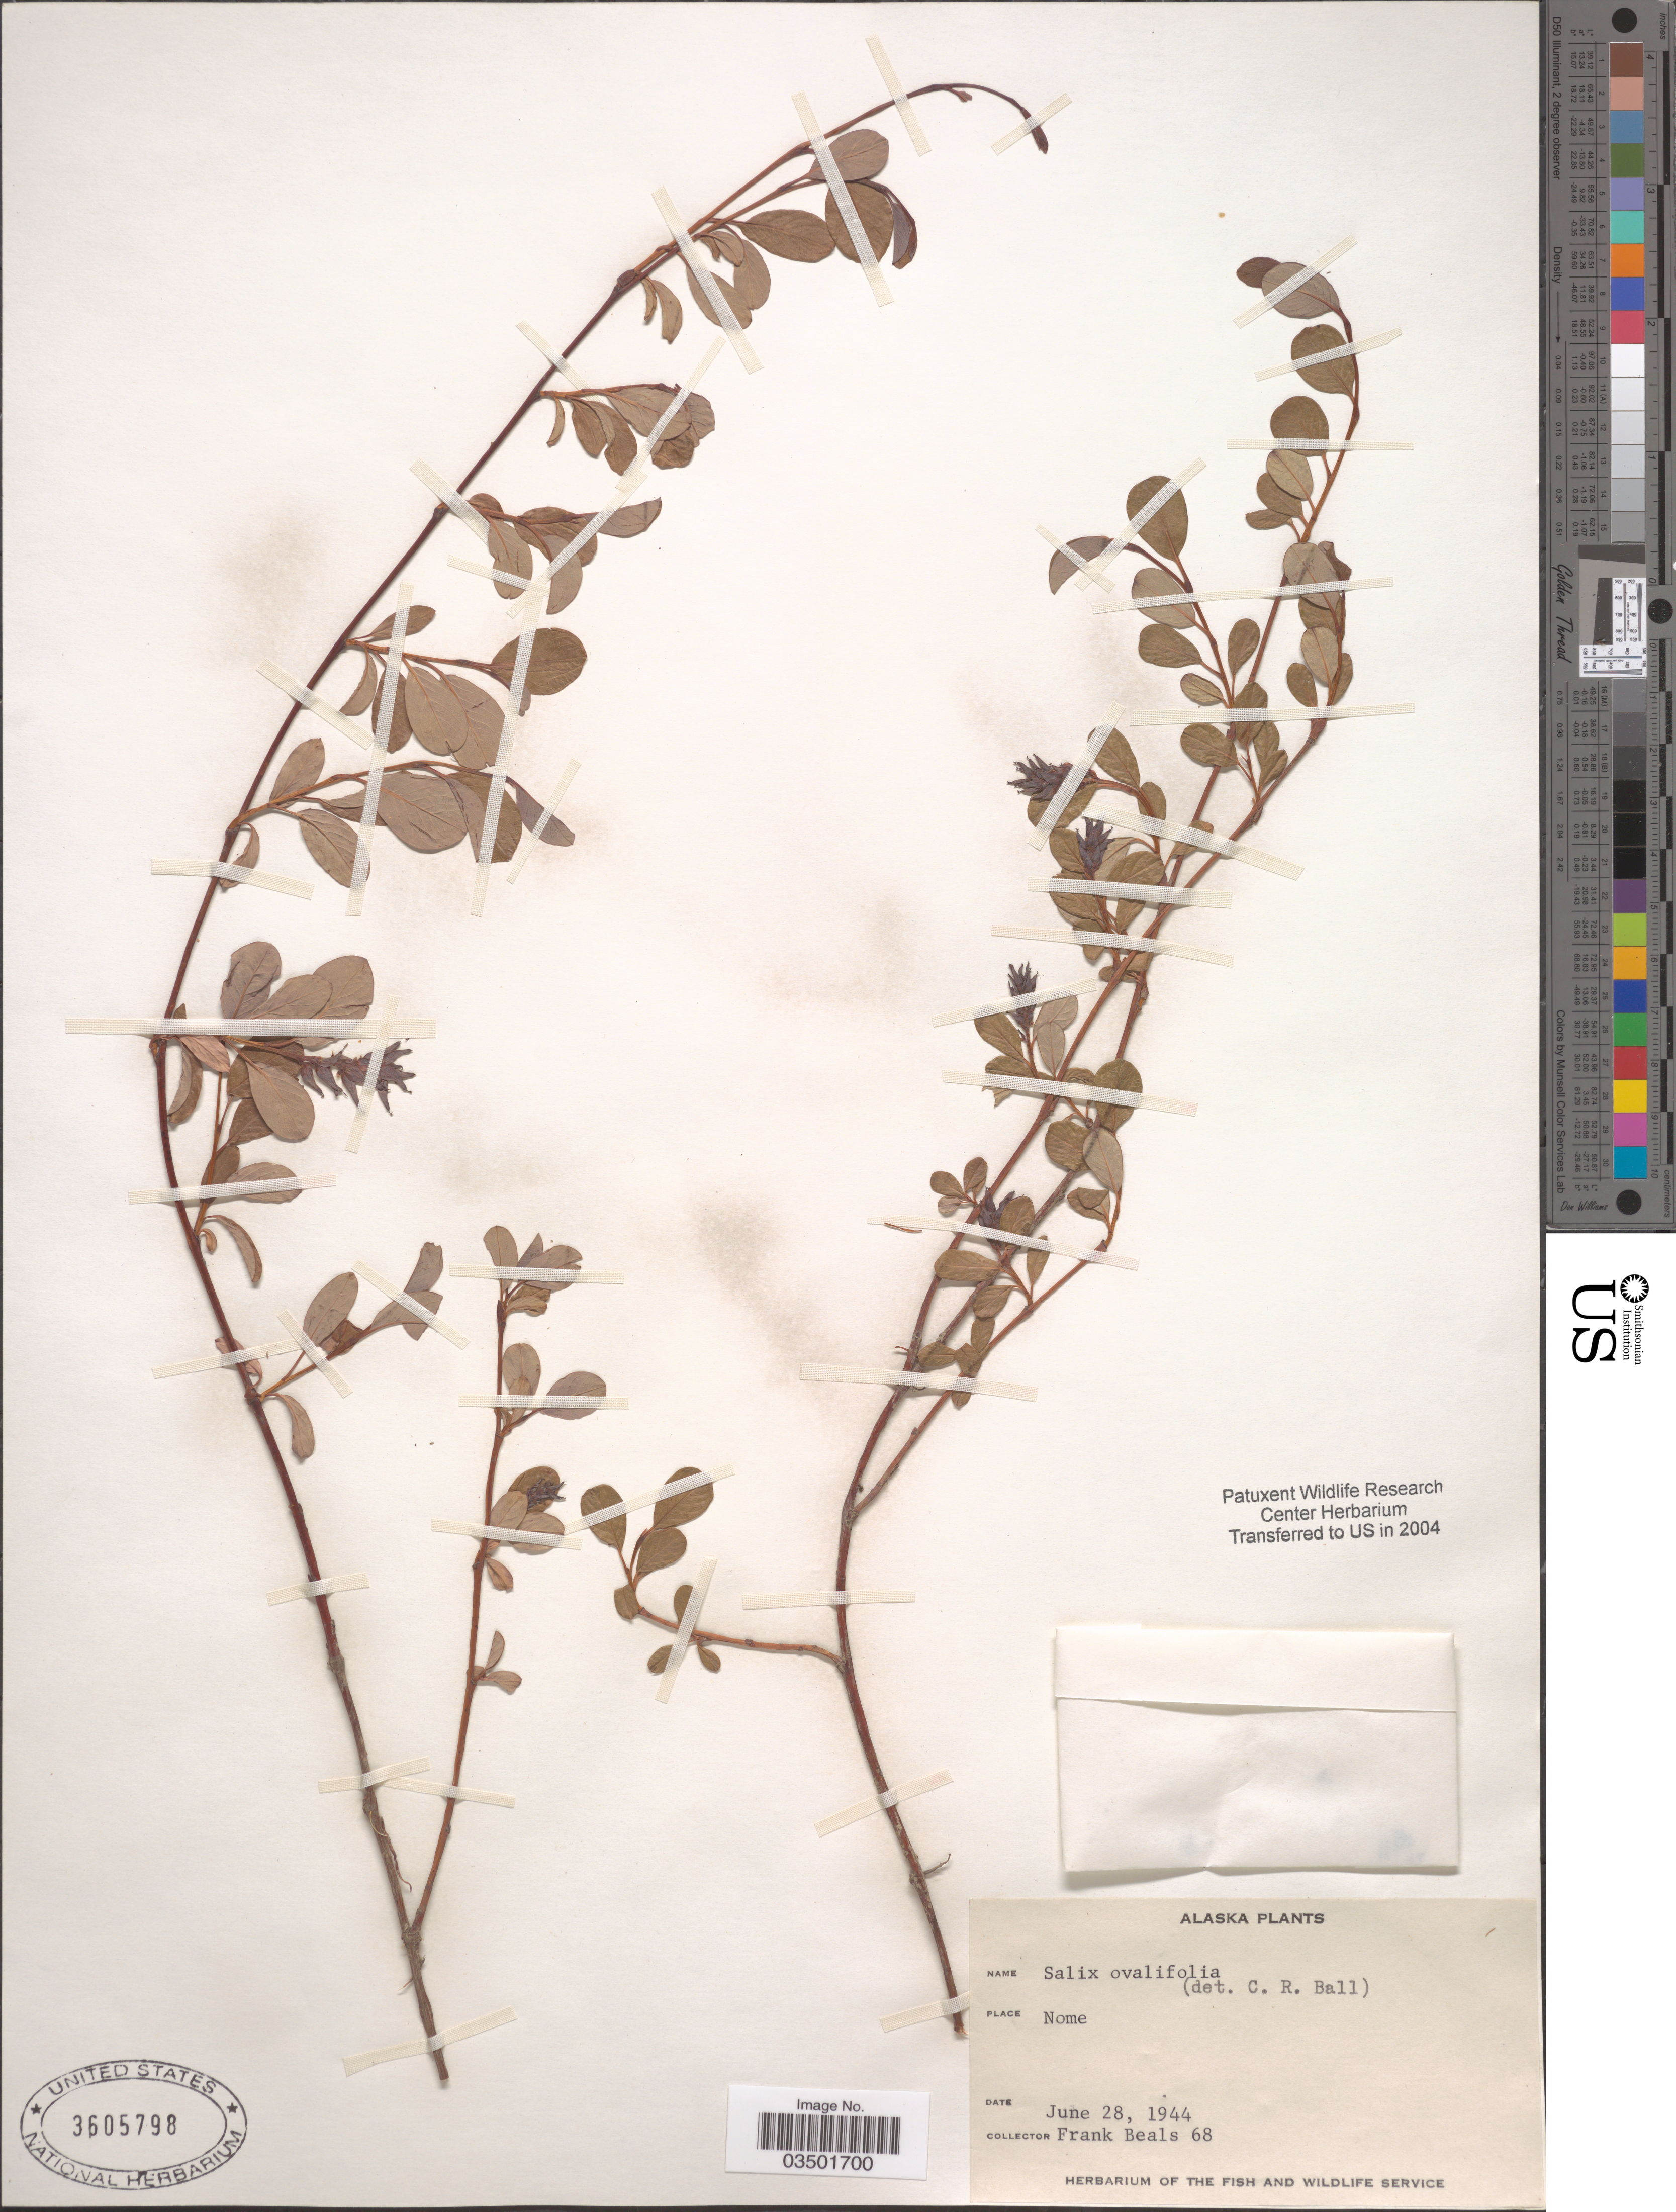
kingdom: Plantae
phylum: Tracheophyta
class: Magnoliopsida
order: Malpighiales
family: Salicaceae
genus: Salix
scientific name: Salix ovalifolia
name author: Trautv.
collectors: F. Beals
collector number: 68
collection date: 1944-06-28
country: United States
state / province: Alaska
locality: Nome.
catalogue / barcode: US 3605798